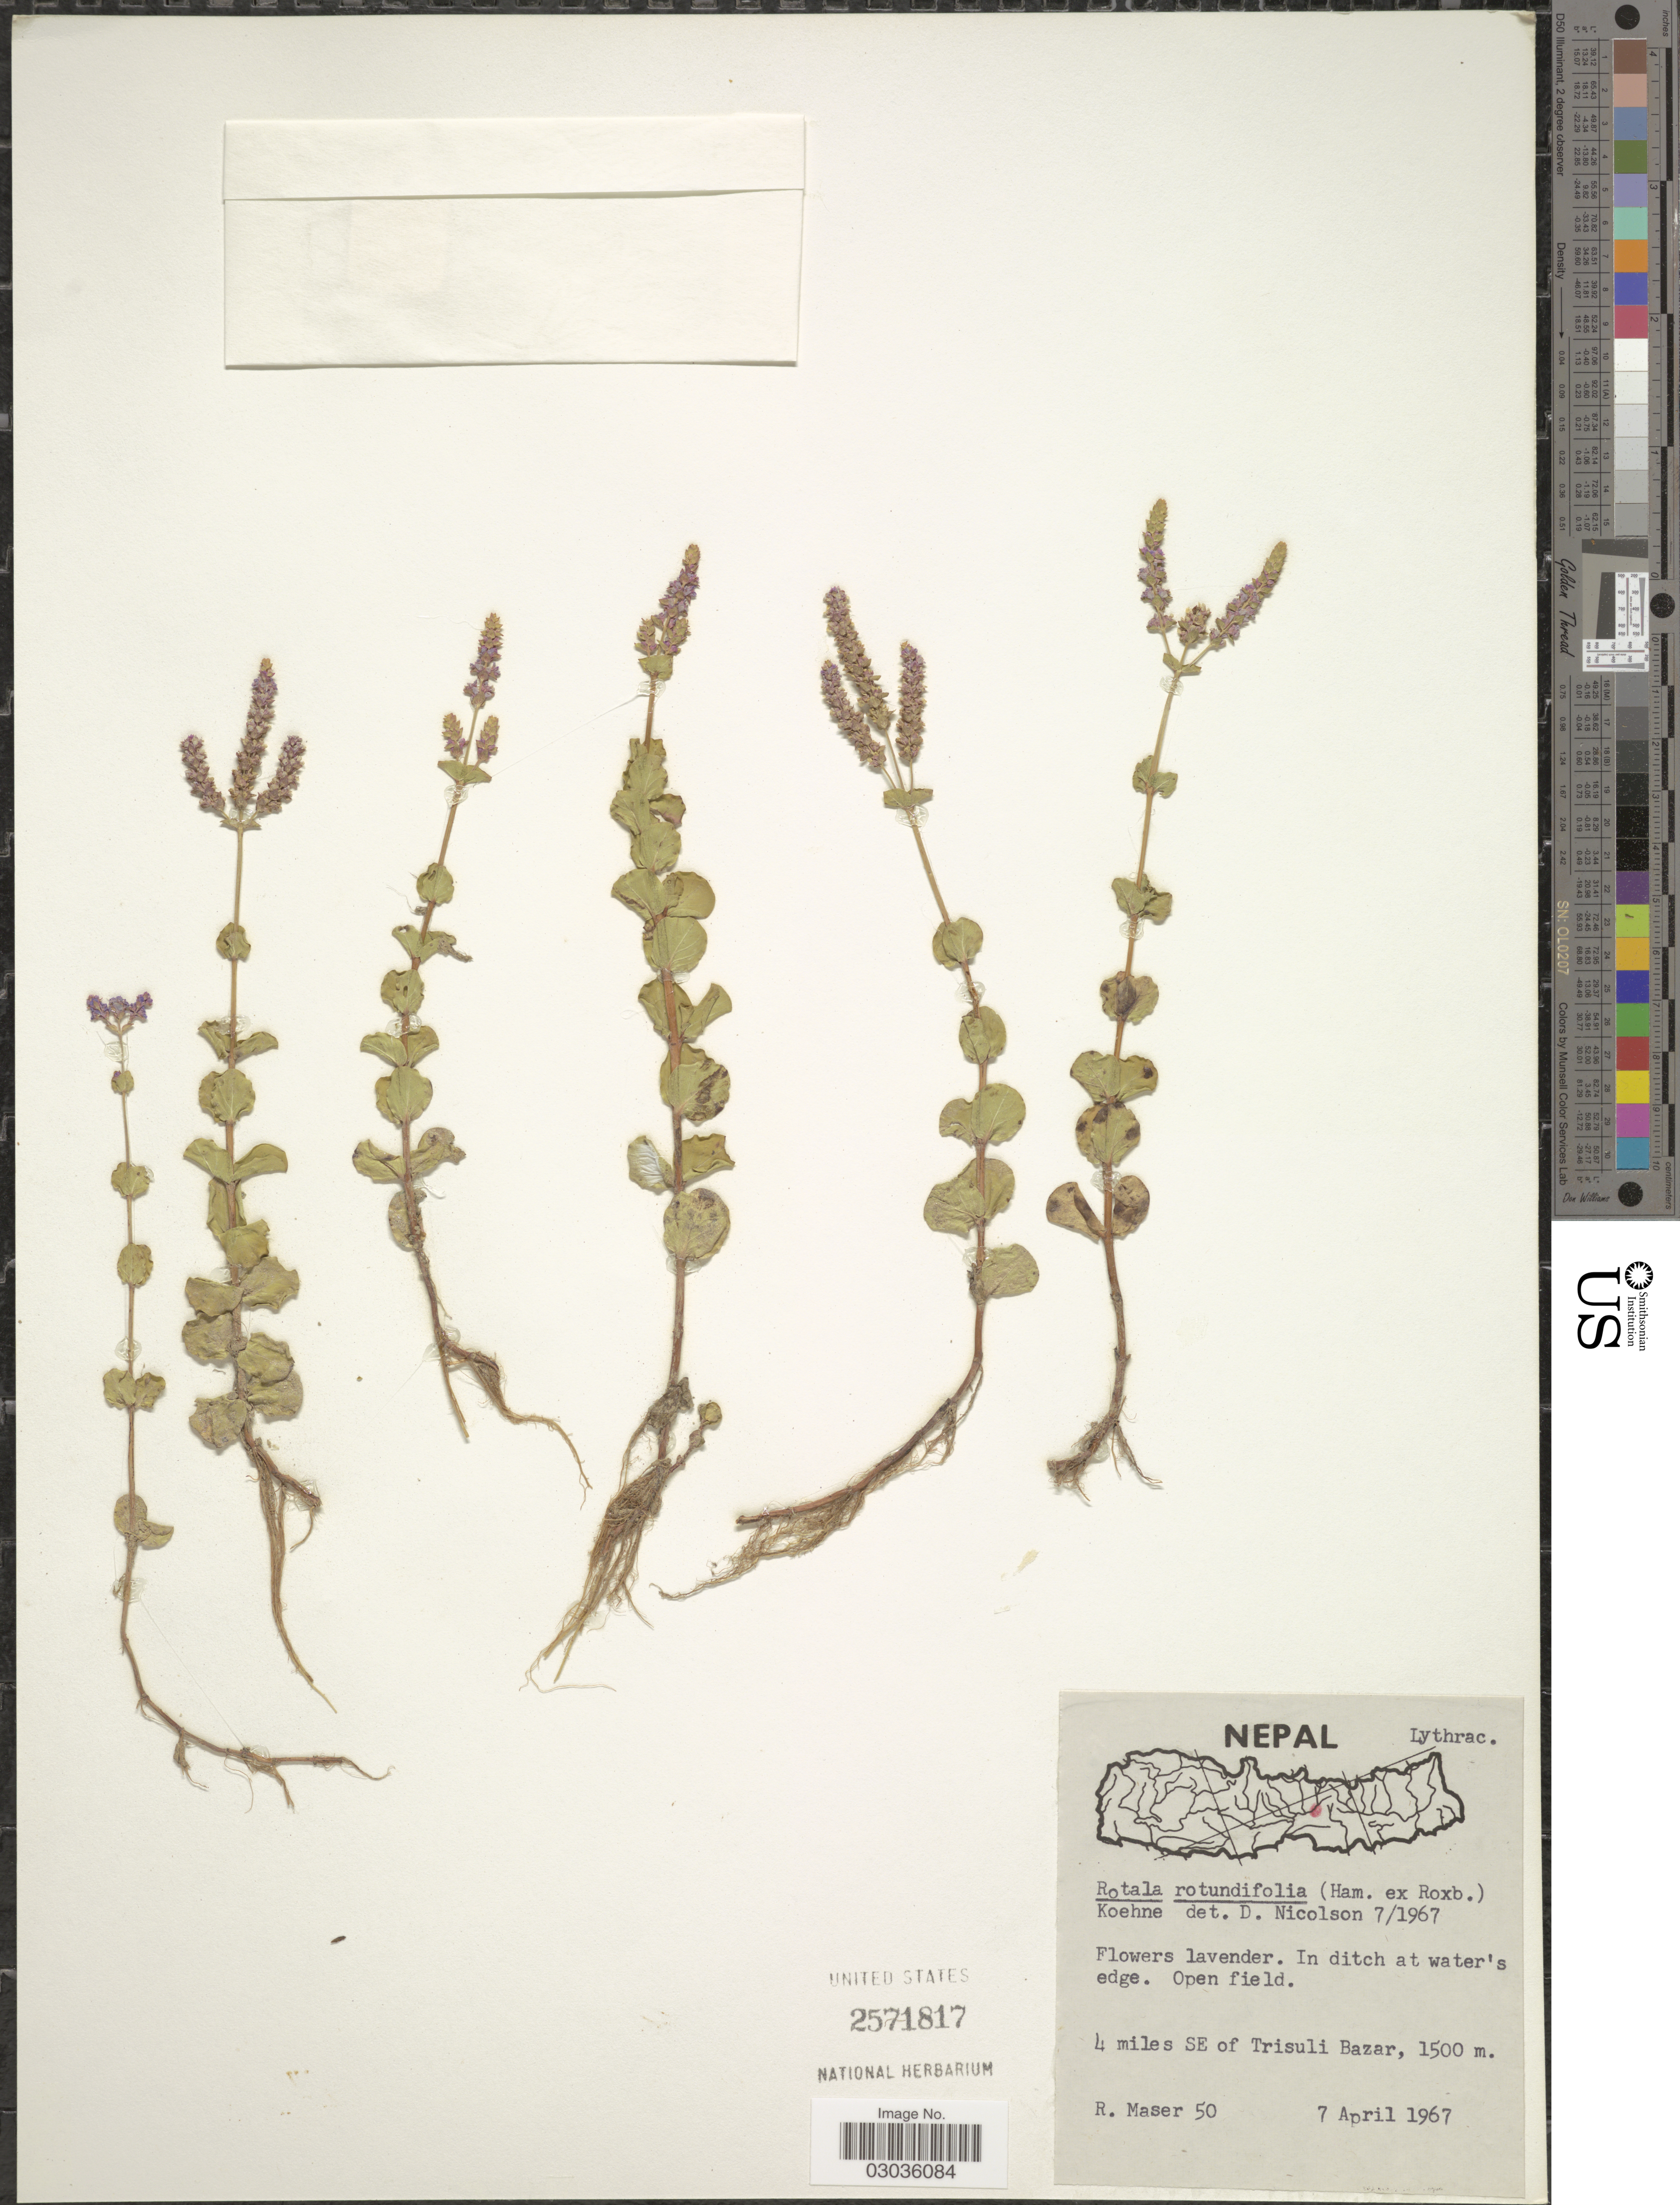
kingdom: Plantae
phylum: Tracheophyta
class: Magnoliopsida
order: Myrtales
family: Lythraceae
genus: Rotala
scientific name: Rotala rotundifolia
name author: (Buch.-Ham. & Roxb.) Koehne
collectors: R. Maser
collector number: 50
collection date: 1967-04-07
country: Nepal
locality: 4 miles SE of Trisuli Bazar.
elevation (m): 1500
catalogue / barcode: US 2571817